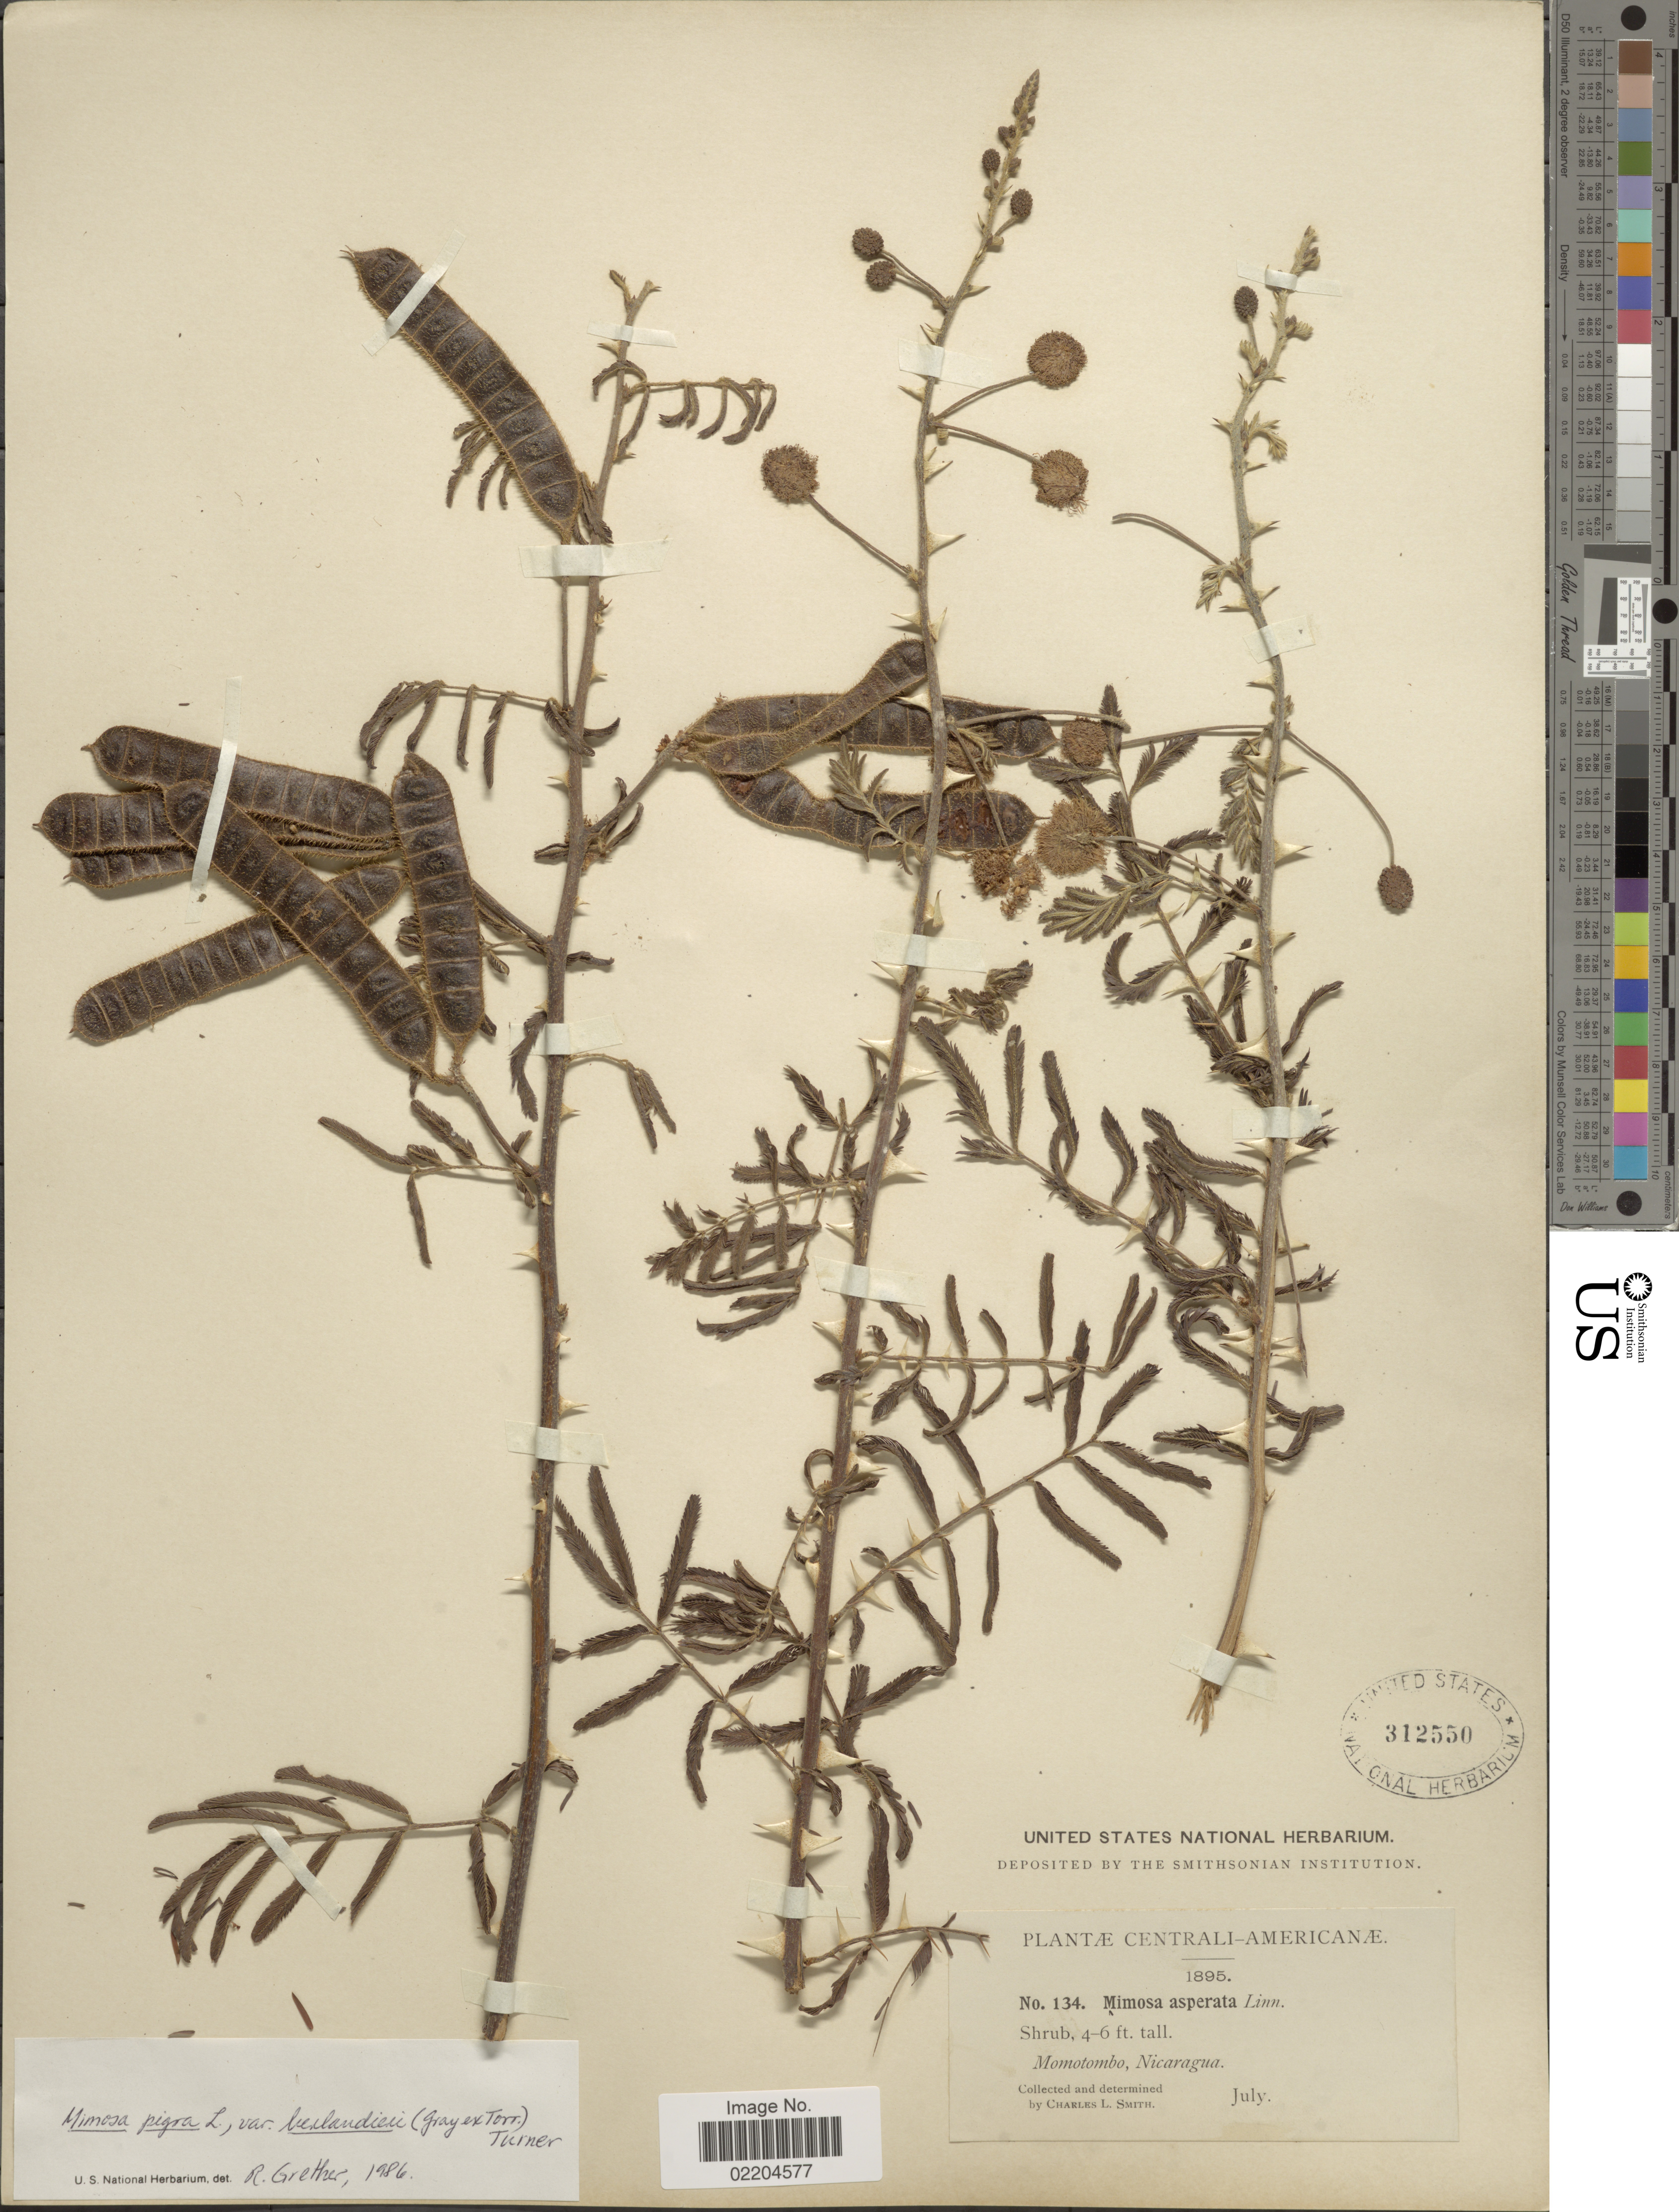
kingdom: Plantae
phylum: Tracheophyta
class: Magnoliopsida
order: Fabales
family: Fabaceae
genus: Mimosa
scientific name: Mimosa asperata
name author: L.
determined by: Strong, Mark T., (BOT), Smithsonian Institution - National Museum of Natural History (UNITED STATES)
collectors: C. L. Smith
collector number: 134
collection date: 1895-07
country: Nicaragua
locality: Momtombo, Nicaragua. Centrali-americanae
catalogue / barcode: US 312550